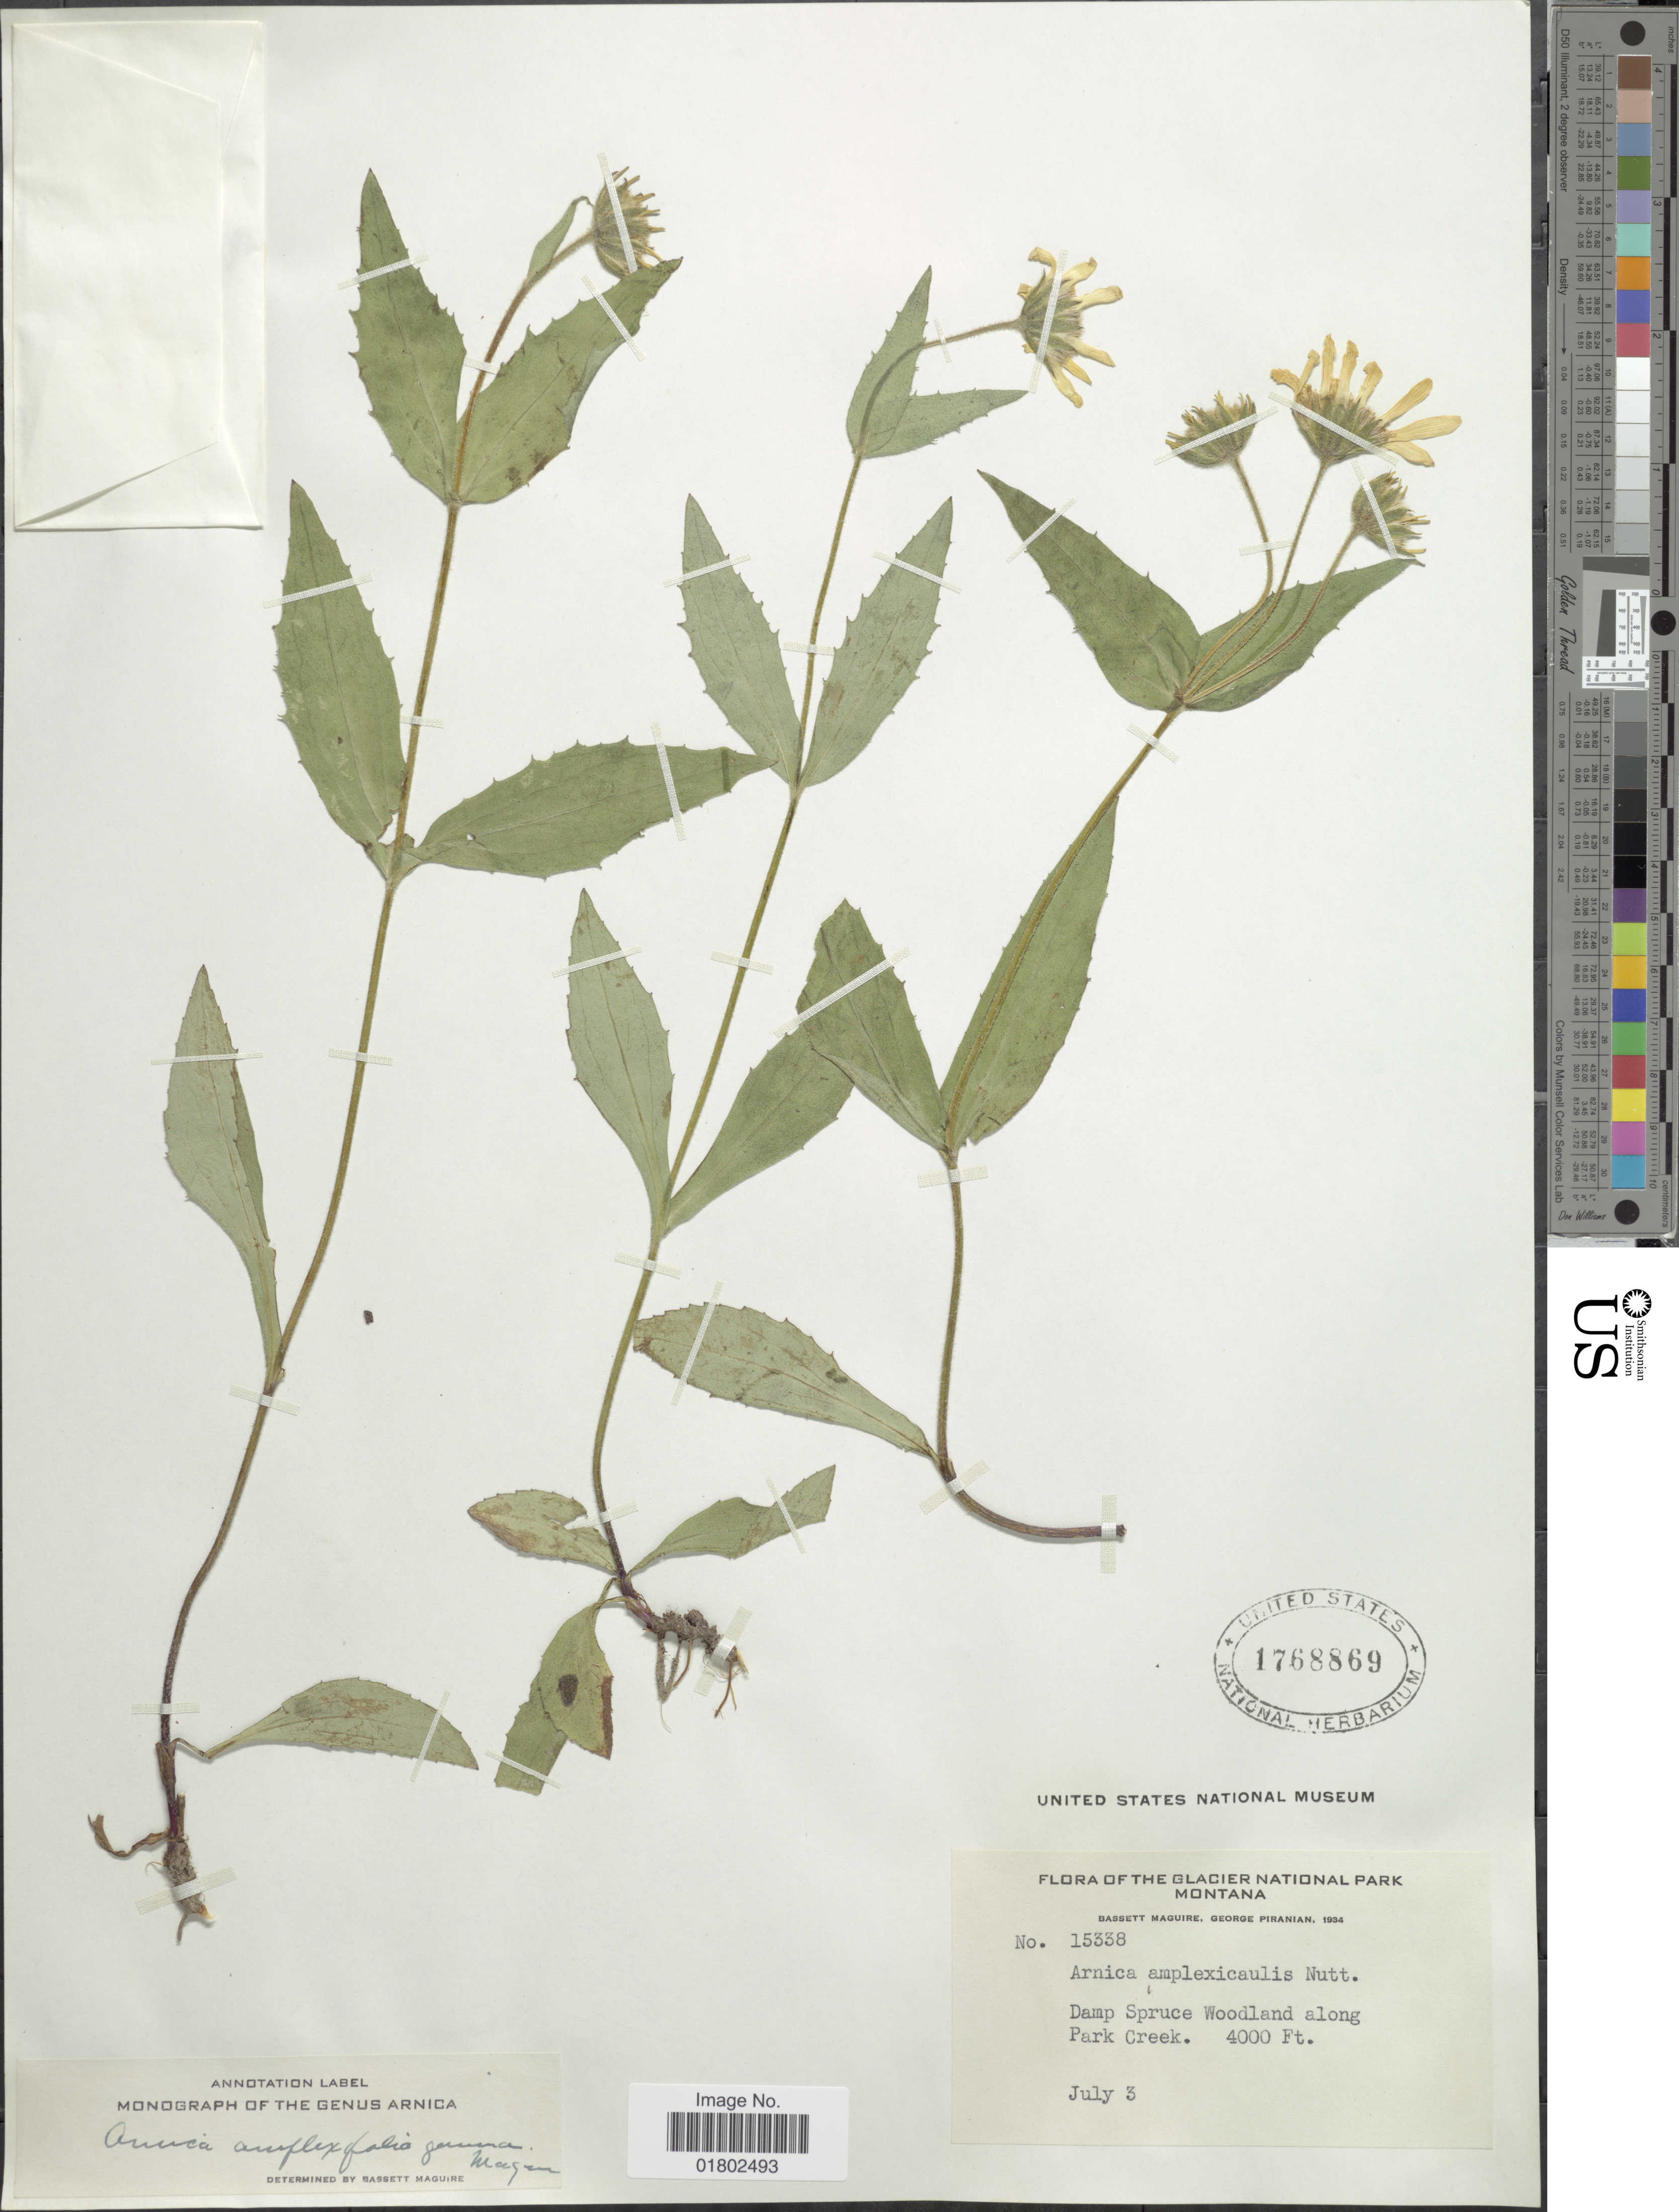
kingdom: Plantae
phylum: Tracheophyta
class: Magnoliopsida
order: Asterales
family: Asteraceae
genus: Arnica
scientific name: Arnica amplexifolia subsp. genuina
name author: Maguire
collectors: B. Maguire & G. Piranian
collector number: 15338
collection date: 1934-07-03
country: United States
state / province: Montana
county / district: Flathead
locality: Glacier National Park, along Parke Creek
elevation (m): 1219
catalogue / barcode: US 1768869